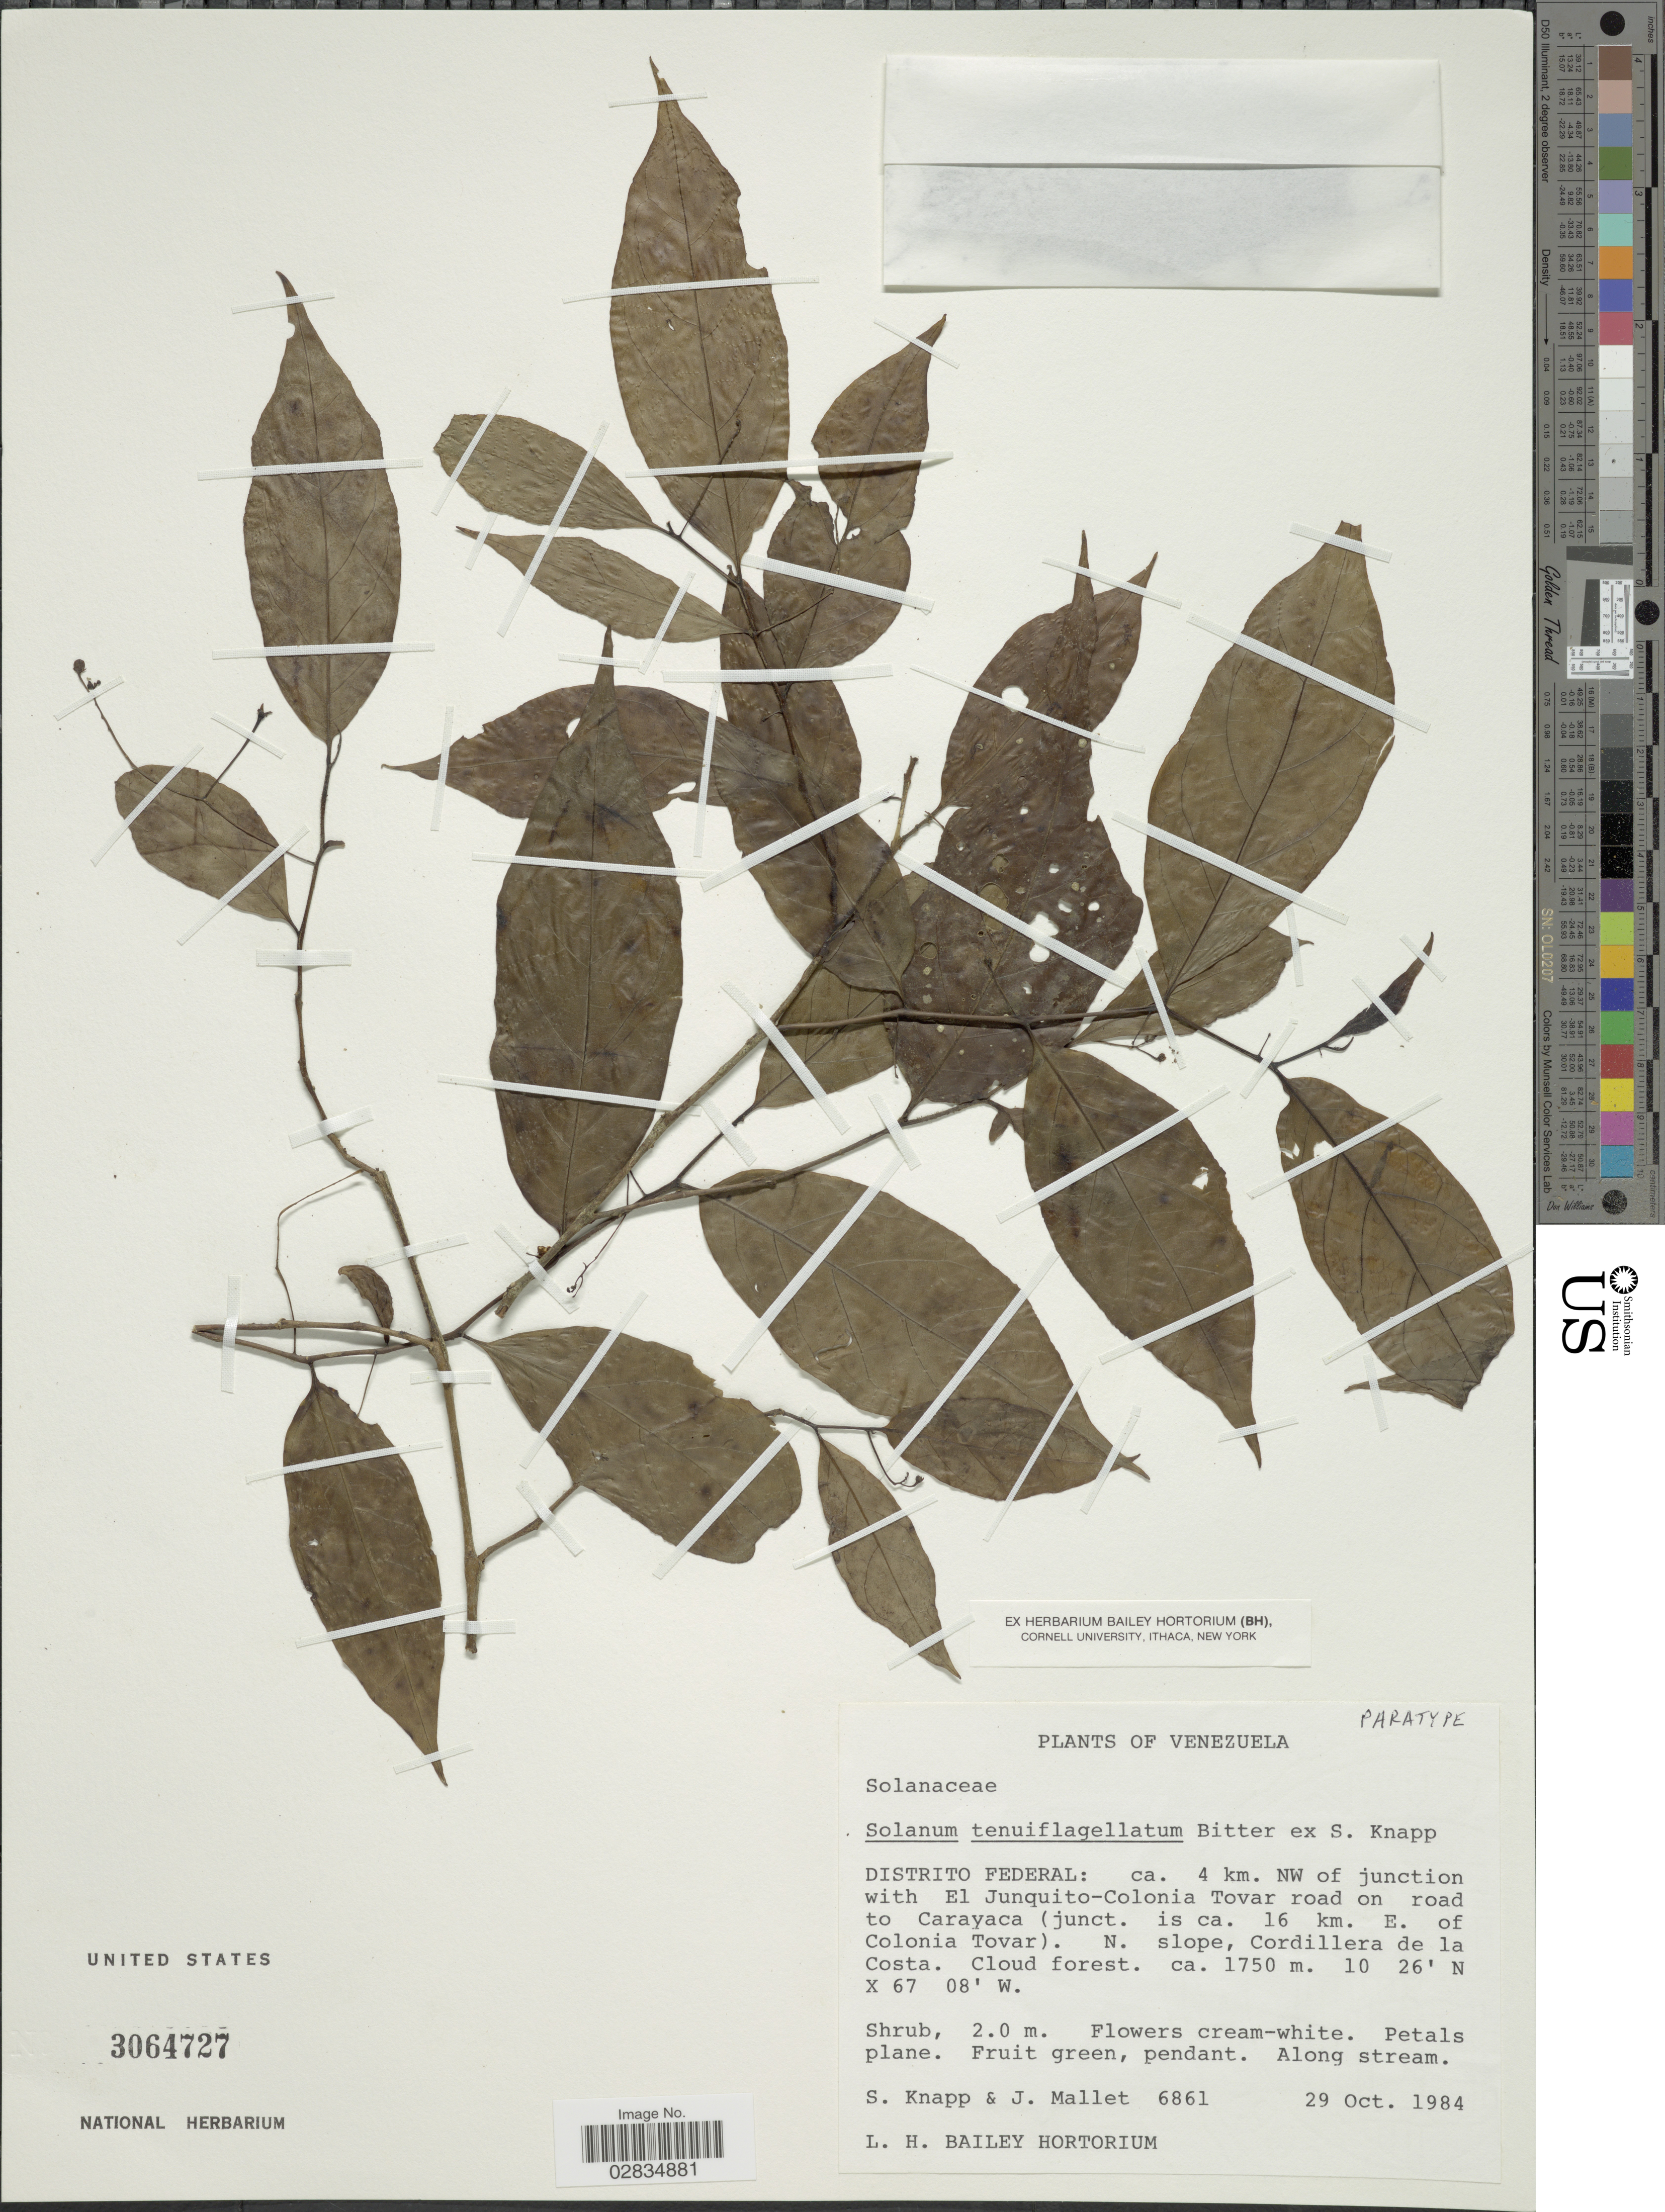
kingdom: Plantae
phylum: Tracheophyta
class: Magnoliopsida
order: Solanales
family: Solanaceae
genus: Solanum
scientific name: Solanum tenuiflagellatum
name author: S. Knapp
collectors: S. Knapp & J. Mallet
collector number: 6861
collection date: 1984-10-29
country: Venezuela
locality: Distrito Federal: ca. 4 km. NW of junction with El Junquito-Colonia Tovar road on road to Carayaca (junct. is ca. 16 km. E. of Colonia Tovar) N. slope, Cordillera de la Costa.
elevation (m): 1750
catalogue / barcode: US 3064727